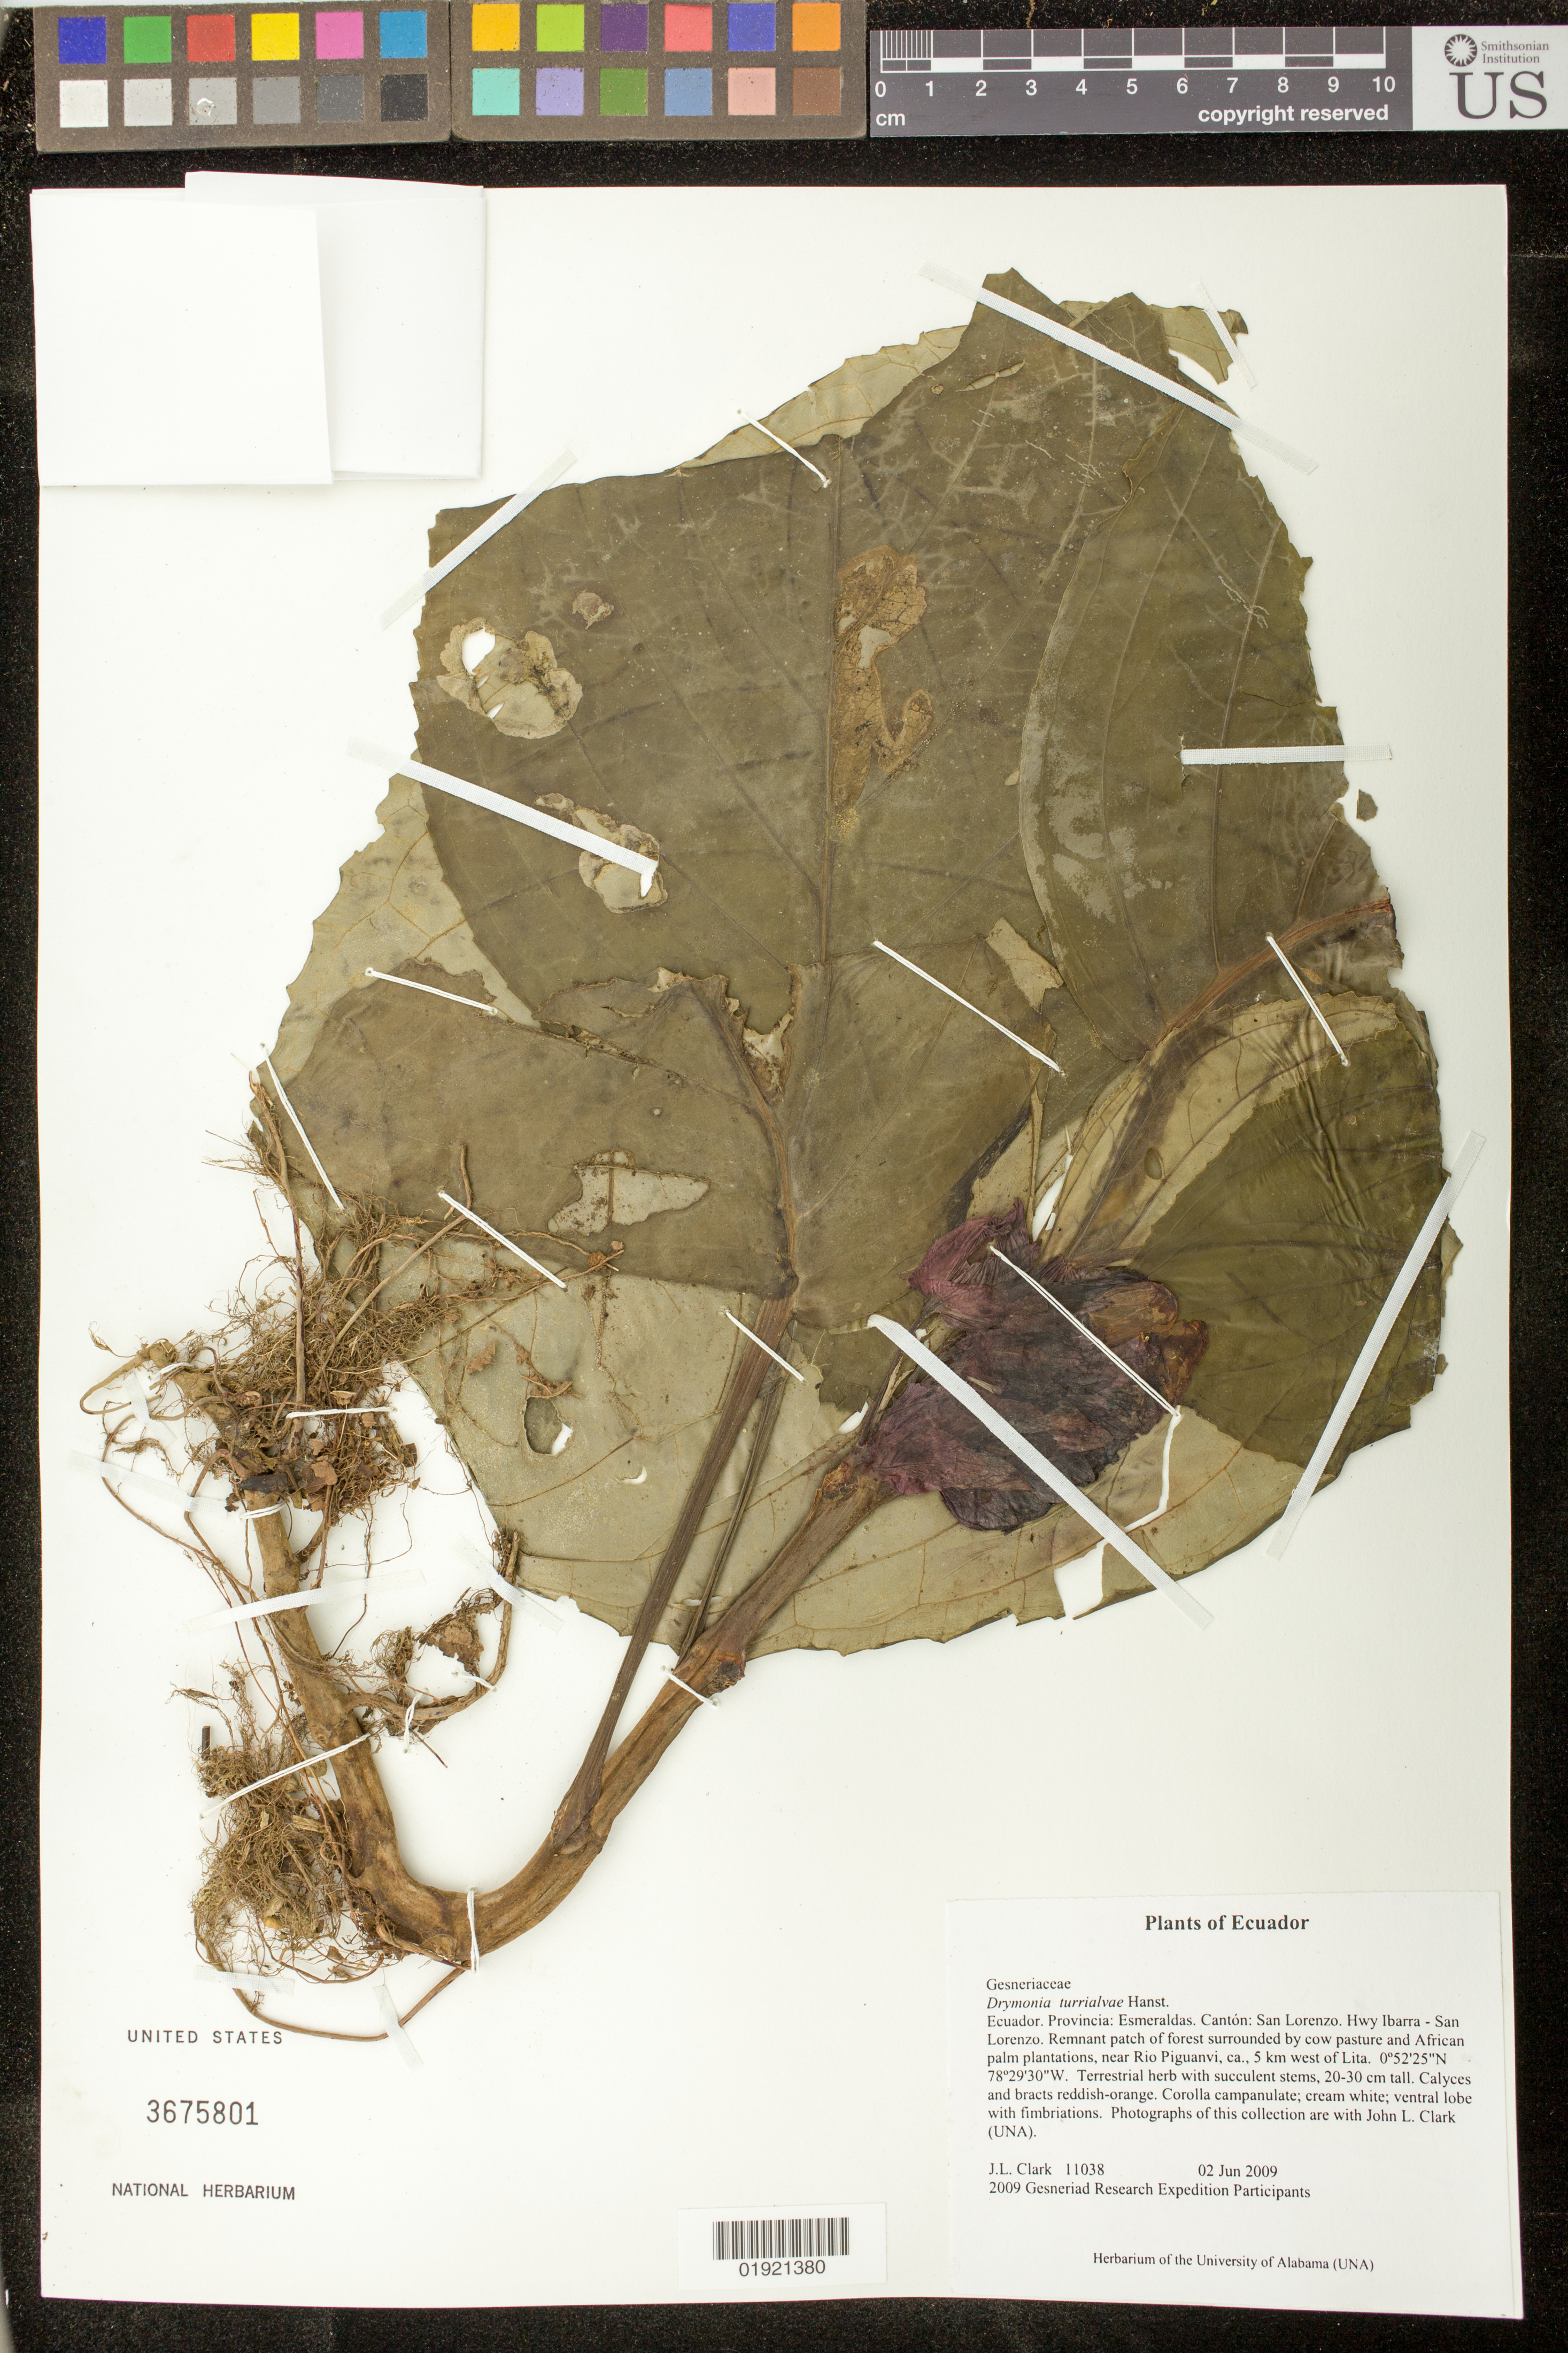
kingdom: Plantae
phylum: Tracheophyta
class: Magnoliopsida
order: Lamiales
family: Gesneriaceae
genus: Drymonia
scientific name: Drymonia turrialvae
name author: Hanst.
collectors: J. L. Clark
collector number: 11038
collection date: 2009-06-02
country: Ecuador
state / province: Esmeraldas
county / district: San Lorenzo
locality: Hwy San Lorenzo-Ibarra. Remnant patch of forest along small stream, surrounded by cow pasture and African palm plantations, near Rio Piguanvi, ca., 5 km west of Lita.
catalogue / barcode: US 3675801